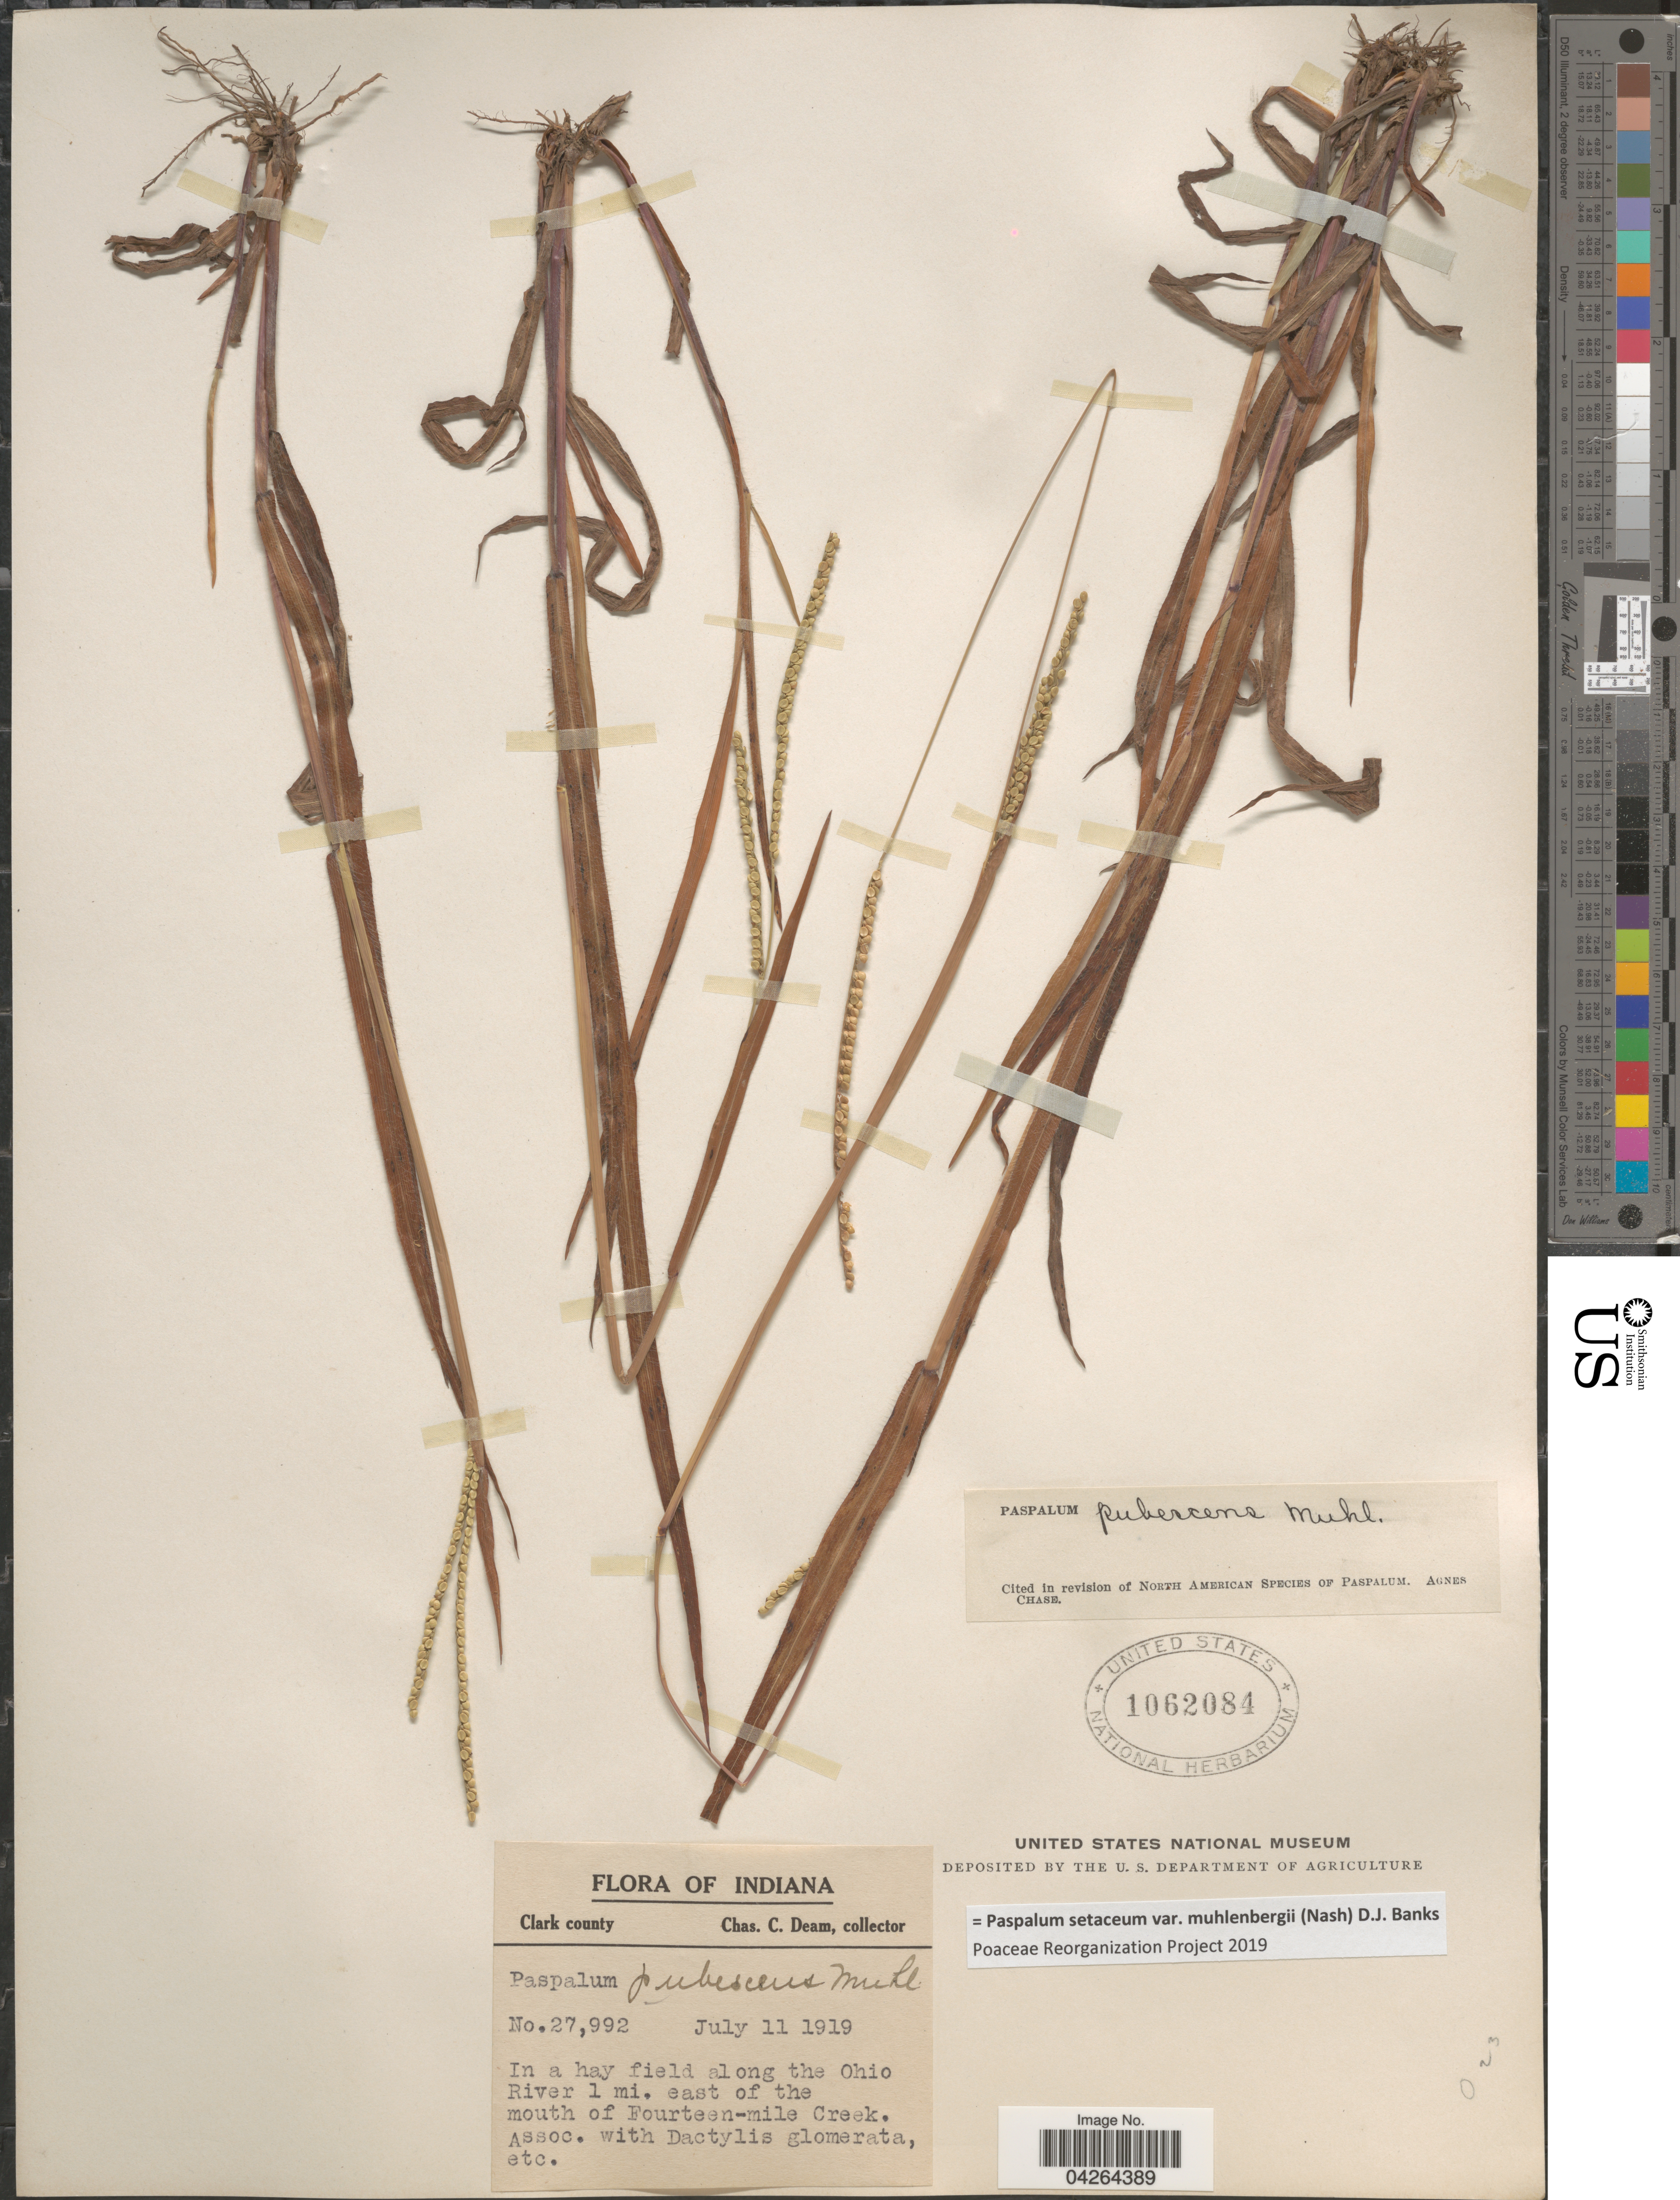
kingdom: Plantae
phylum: Tracheophyta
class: Liliopsida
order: Poales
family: Poaceae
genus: Paspalum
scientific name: Paspalum setaceum var. muhlenbergii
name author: (Nash) D.J. Banks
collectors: C. C. Deam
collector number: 27992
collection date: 1919-07-11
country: United States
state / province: Indiana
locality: Clark county. In a hay field along the Ohio River 1 mi. east of the mouth of Fourteen-mile Creek.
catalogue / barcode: US 1062084